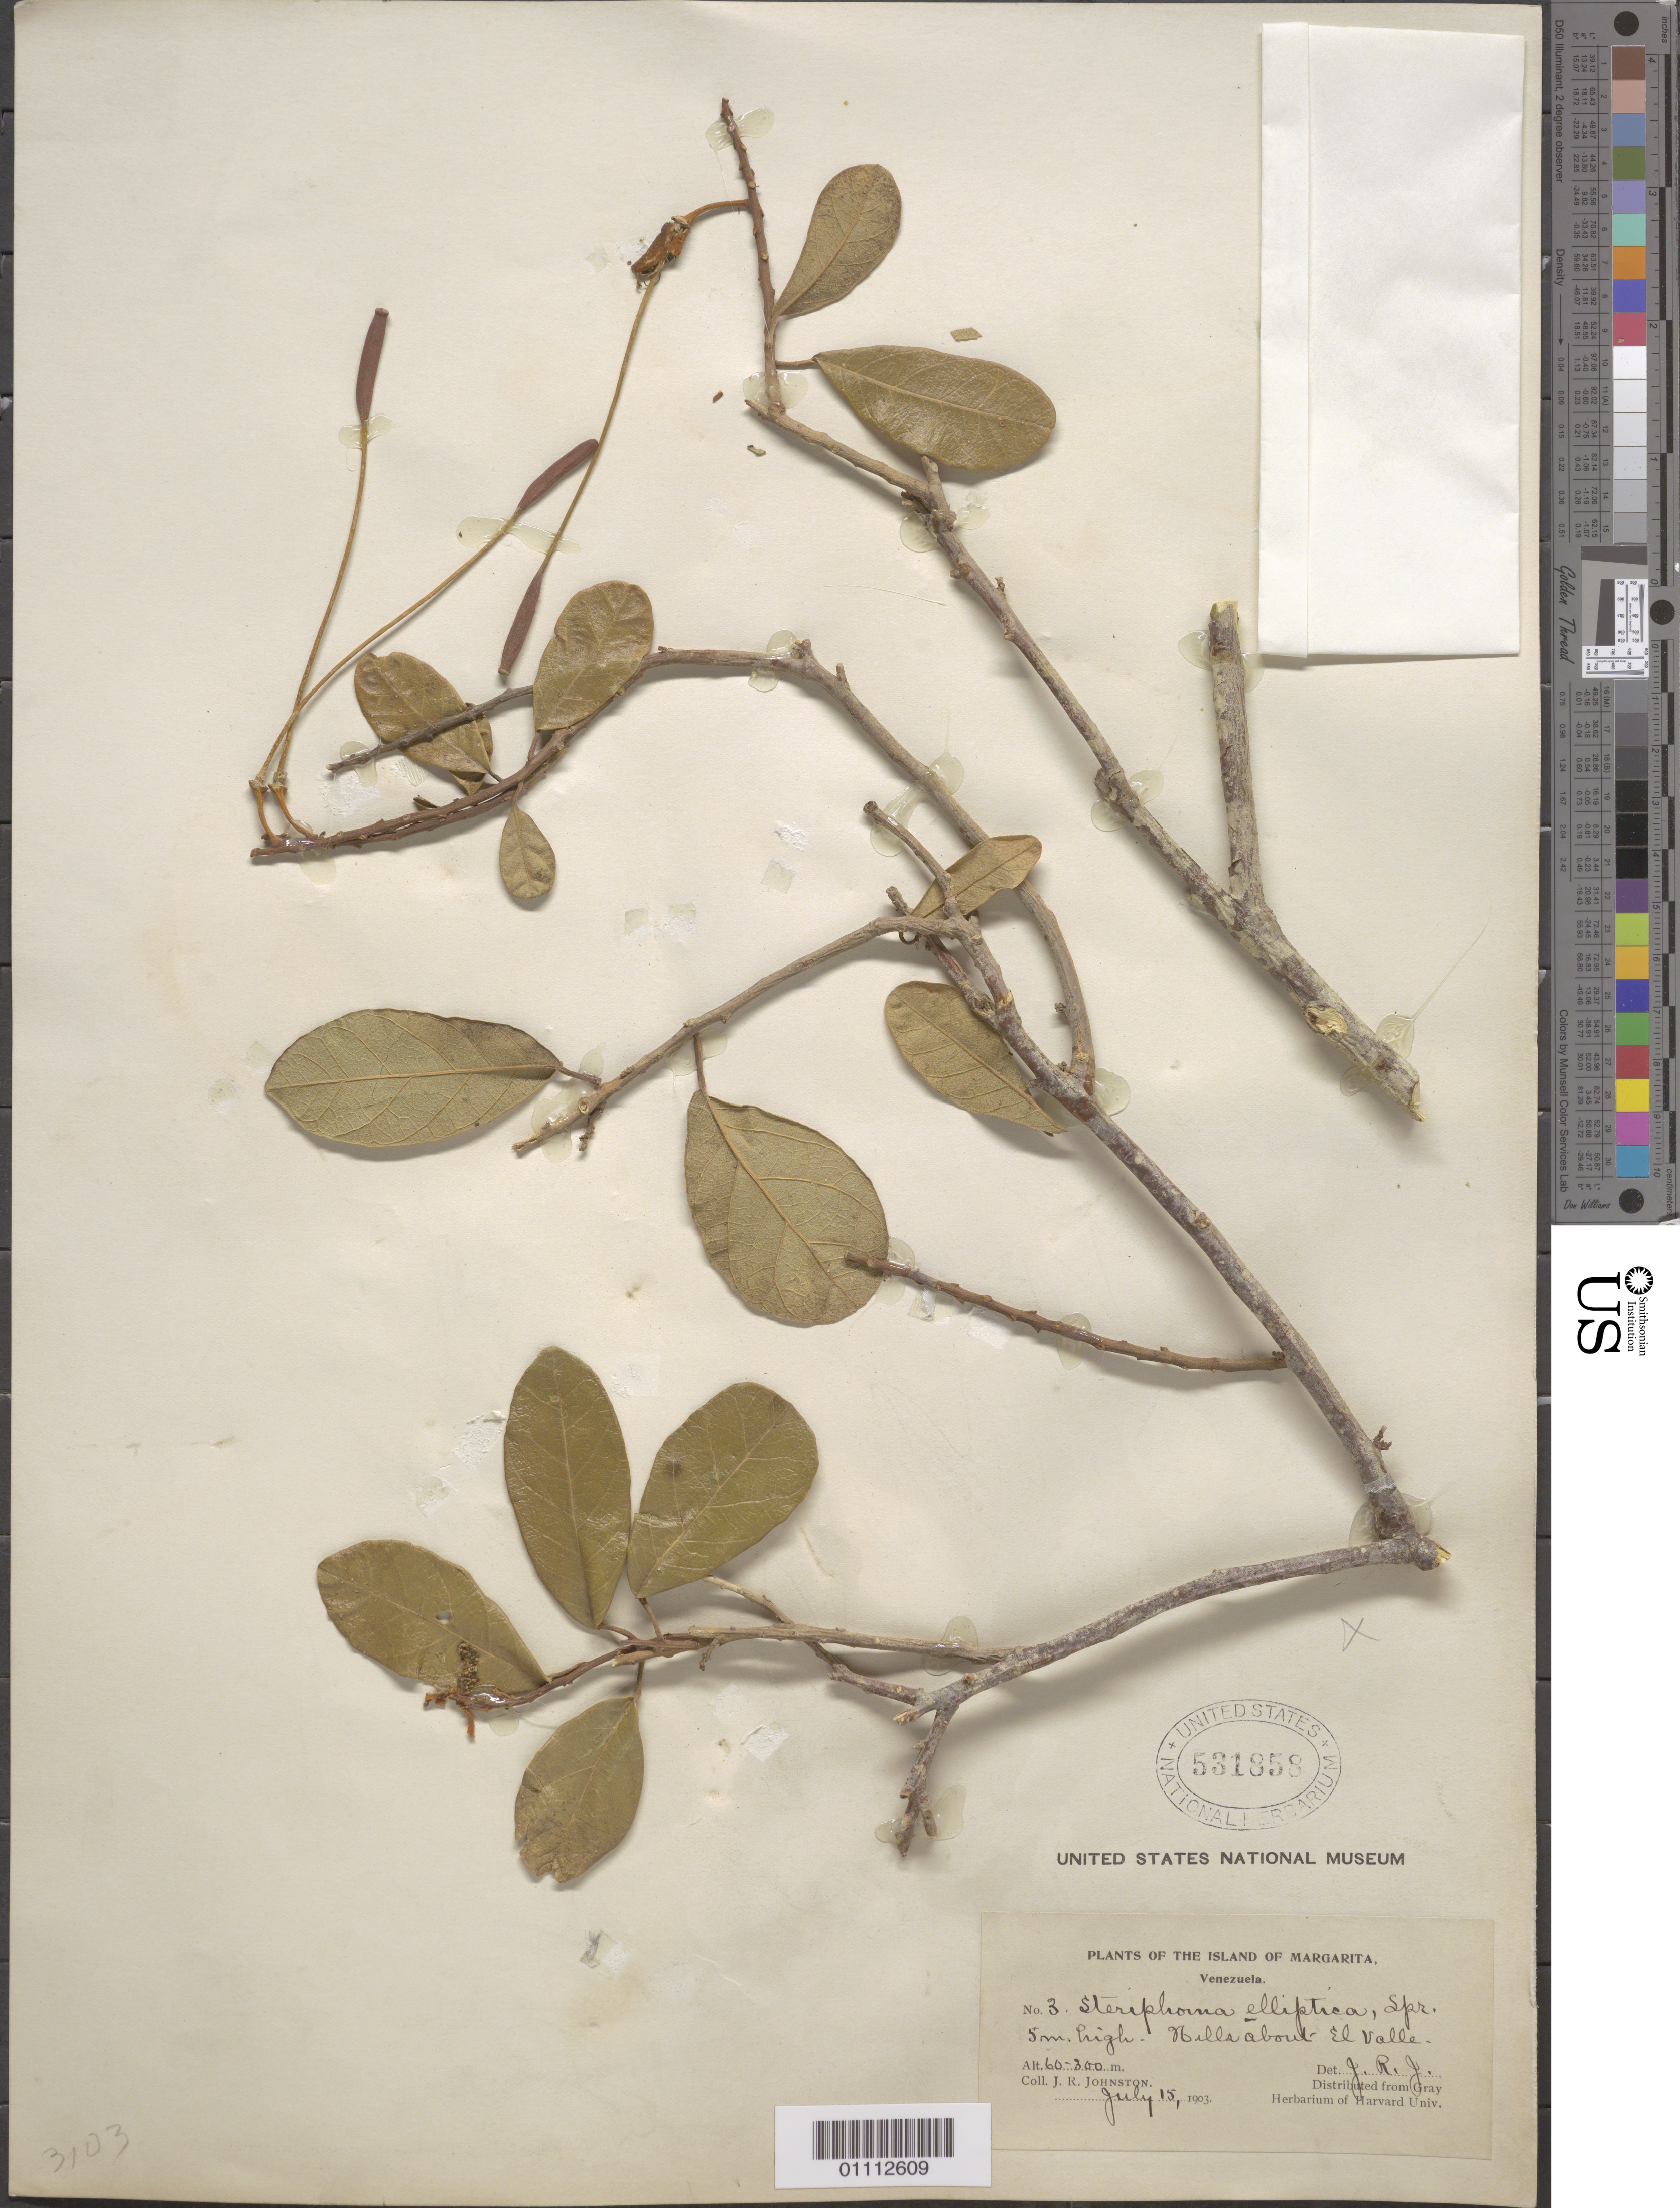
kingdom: Plantae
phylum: Tracheophyta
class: Magnoliopsida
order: Brassicales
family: Capparaceae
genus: Steriphoma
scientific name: Steriphoma elliptica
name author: Spreng.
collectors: J. Johnston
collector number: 3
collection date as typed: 15 Jul 1903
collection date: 1903-07-15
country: Venezuela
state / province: Nueva Esparta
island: Margarita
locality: Hills. El Valle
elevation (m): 60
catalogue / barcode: US 531858